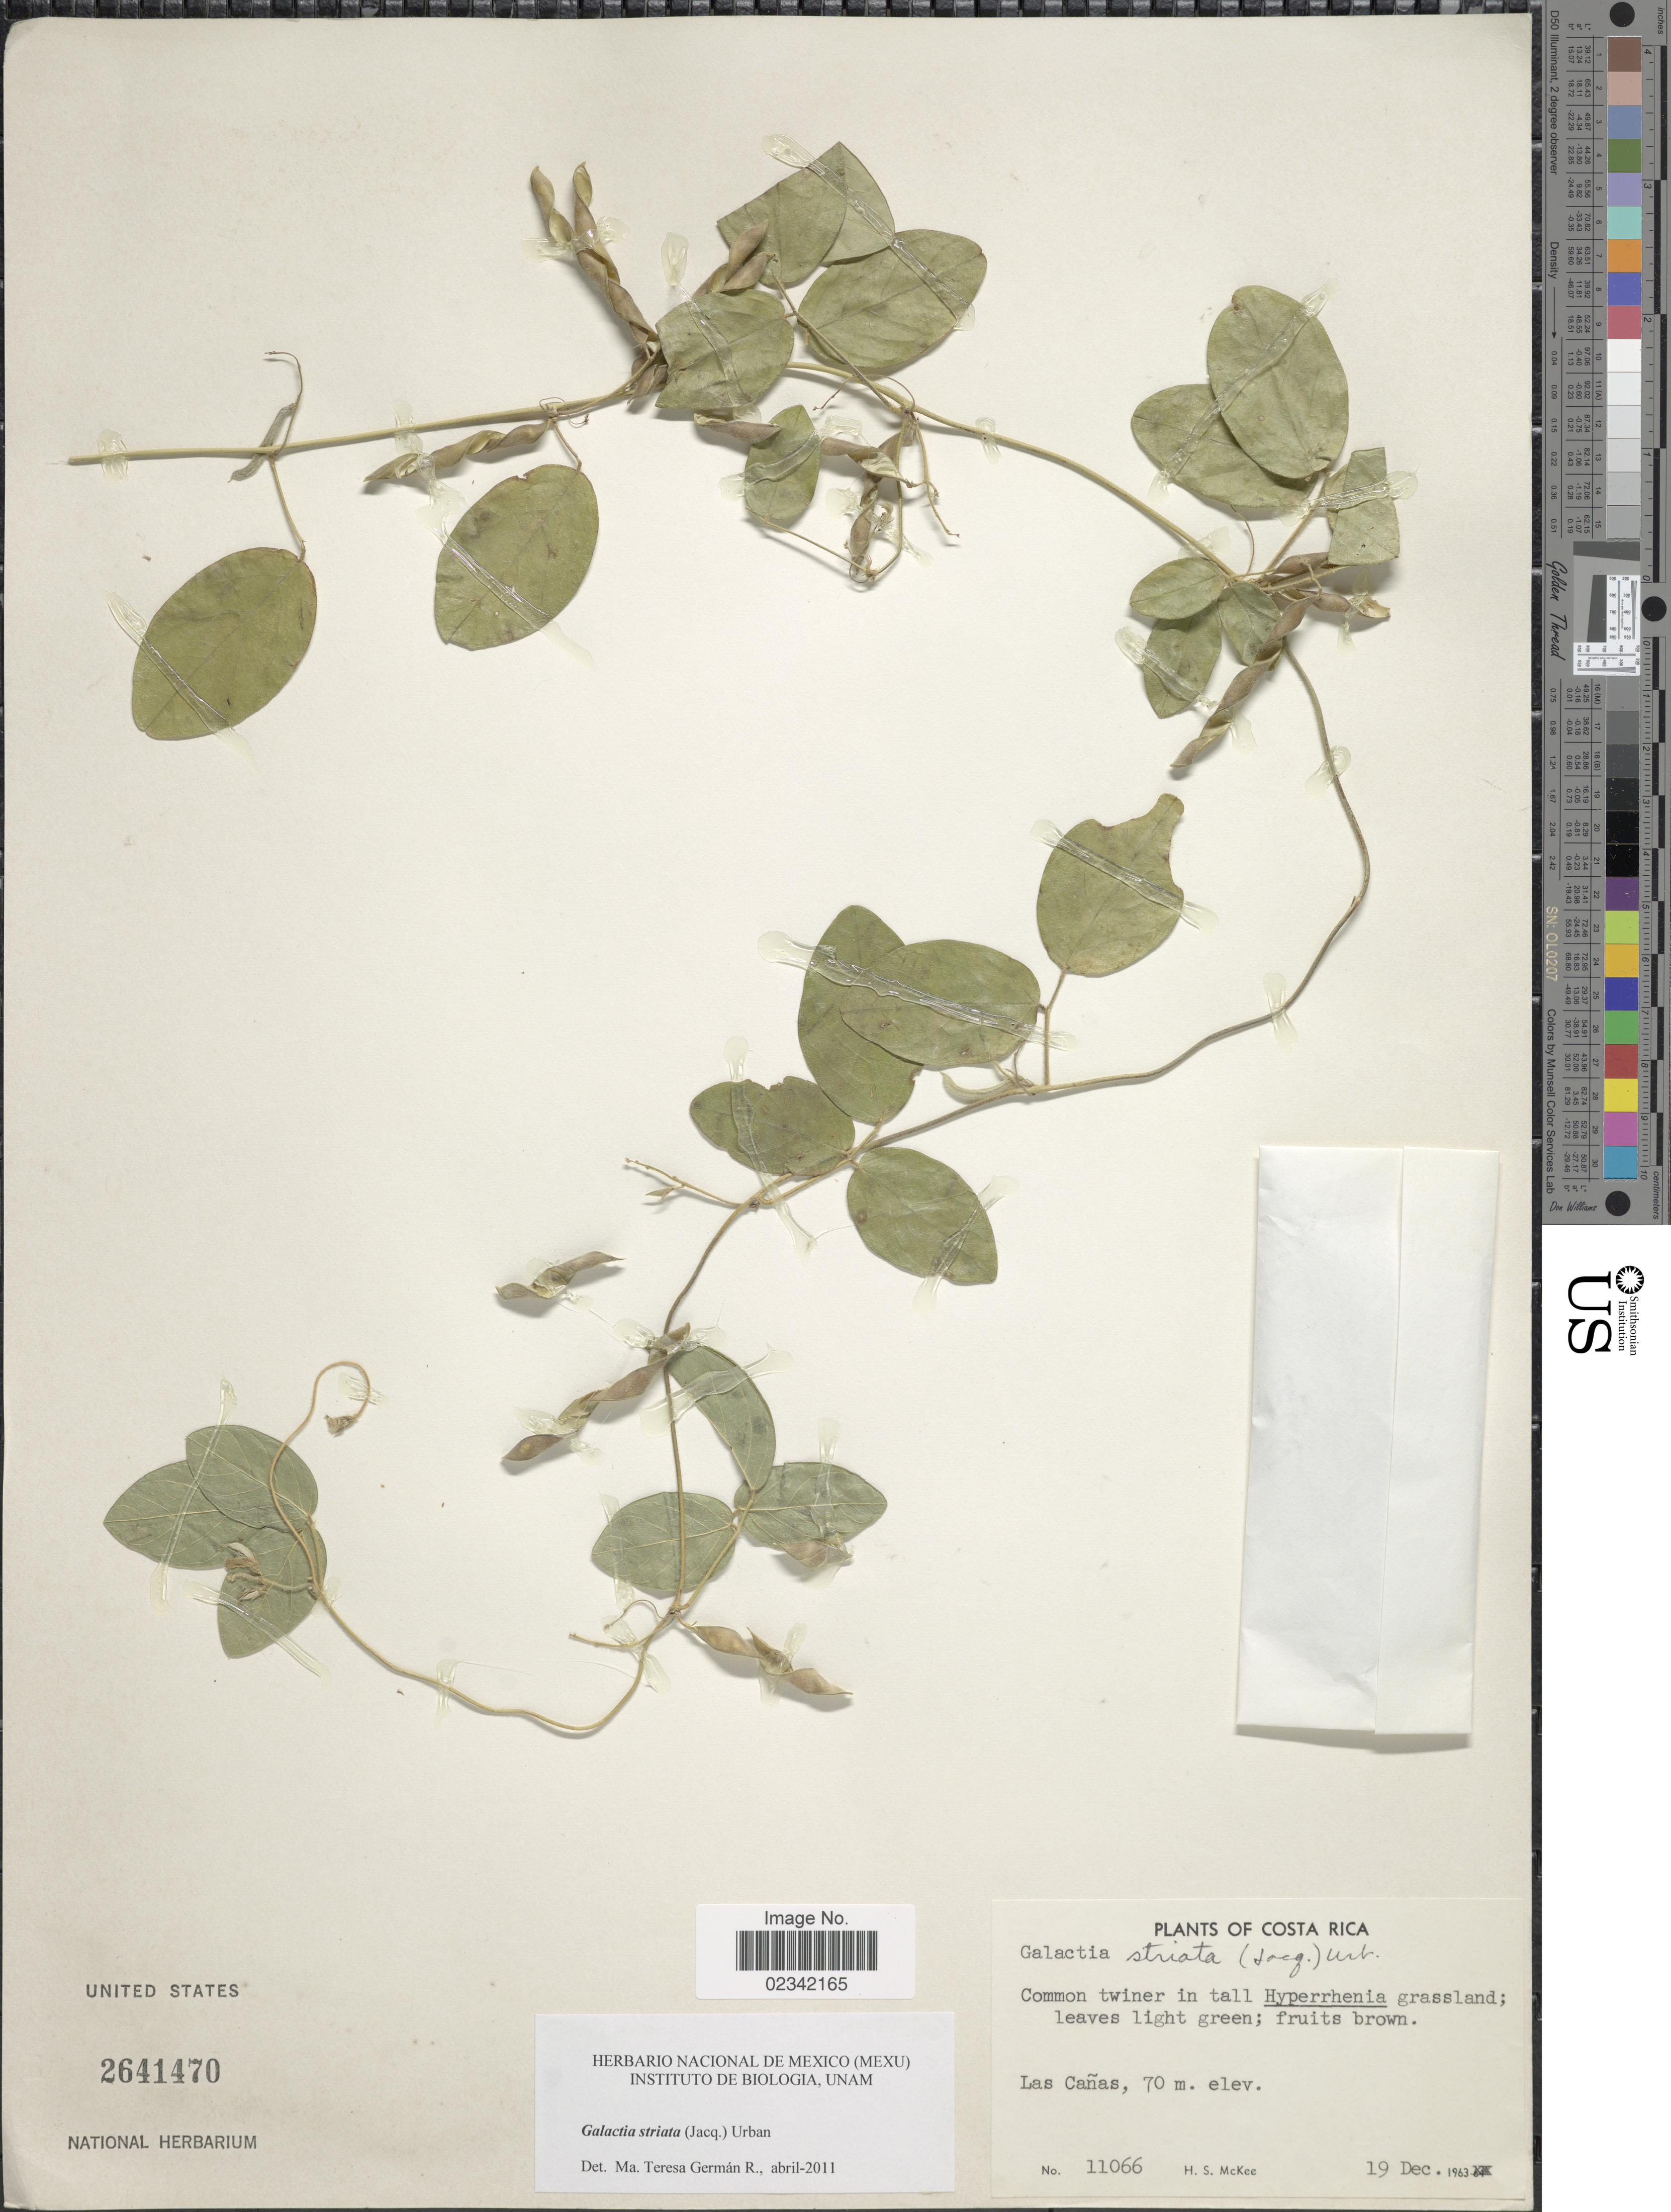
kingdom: Plantae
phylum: Tracheophyta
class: Magnoliopsida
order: Fabales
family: Fabaceae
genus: Galactia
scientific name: Galactia striata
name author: (Jacq.) Urb.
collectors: H. S. McKee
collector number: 11066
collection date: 1963-12-19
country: Costa Rica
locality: Las Canas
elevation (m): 70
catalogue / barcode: US 2641470